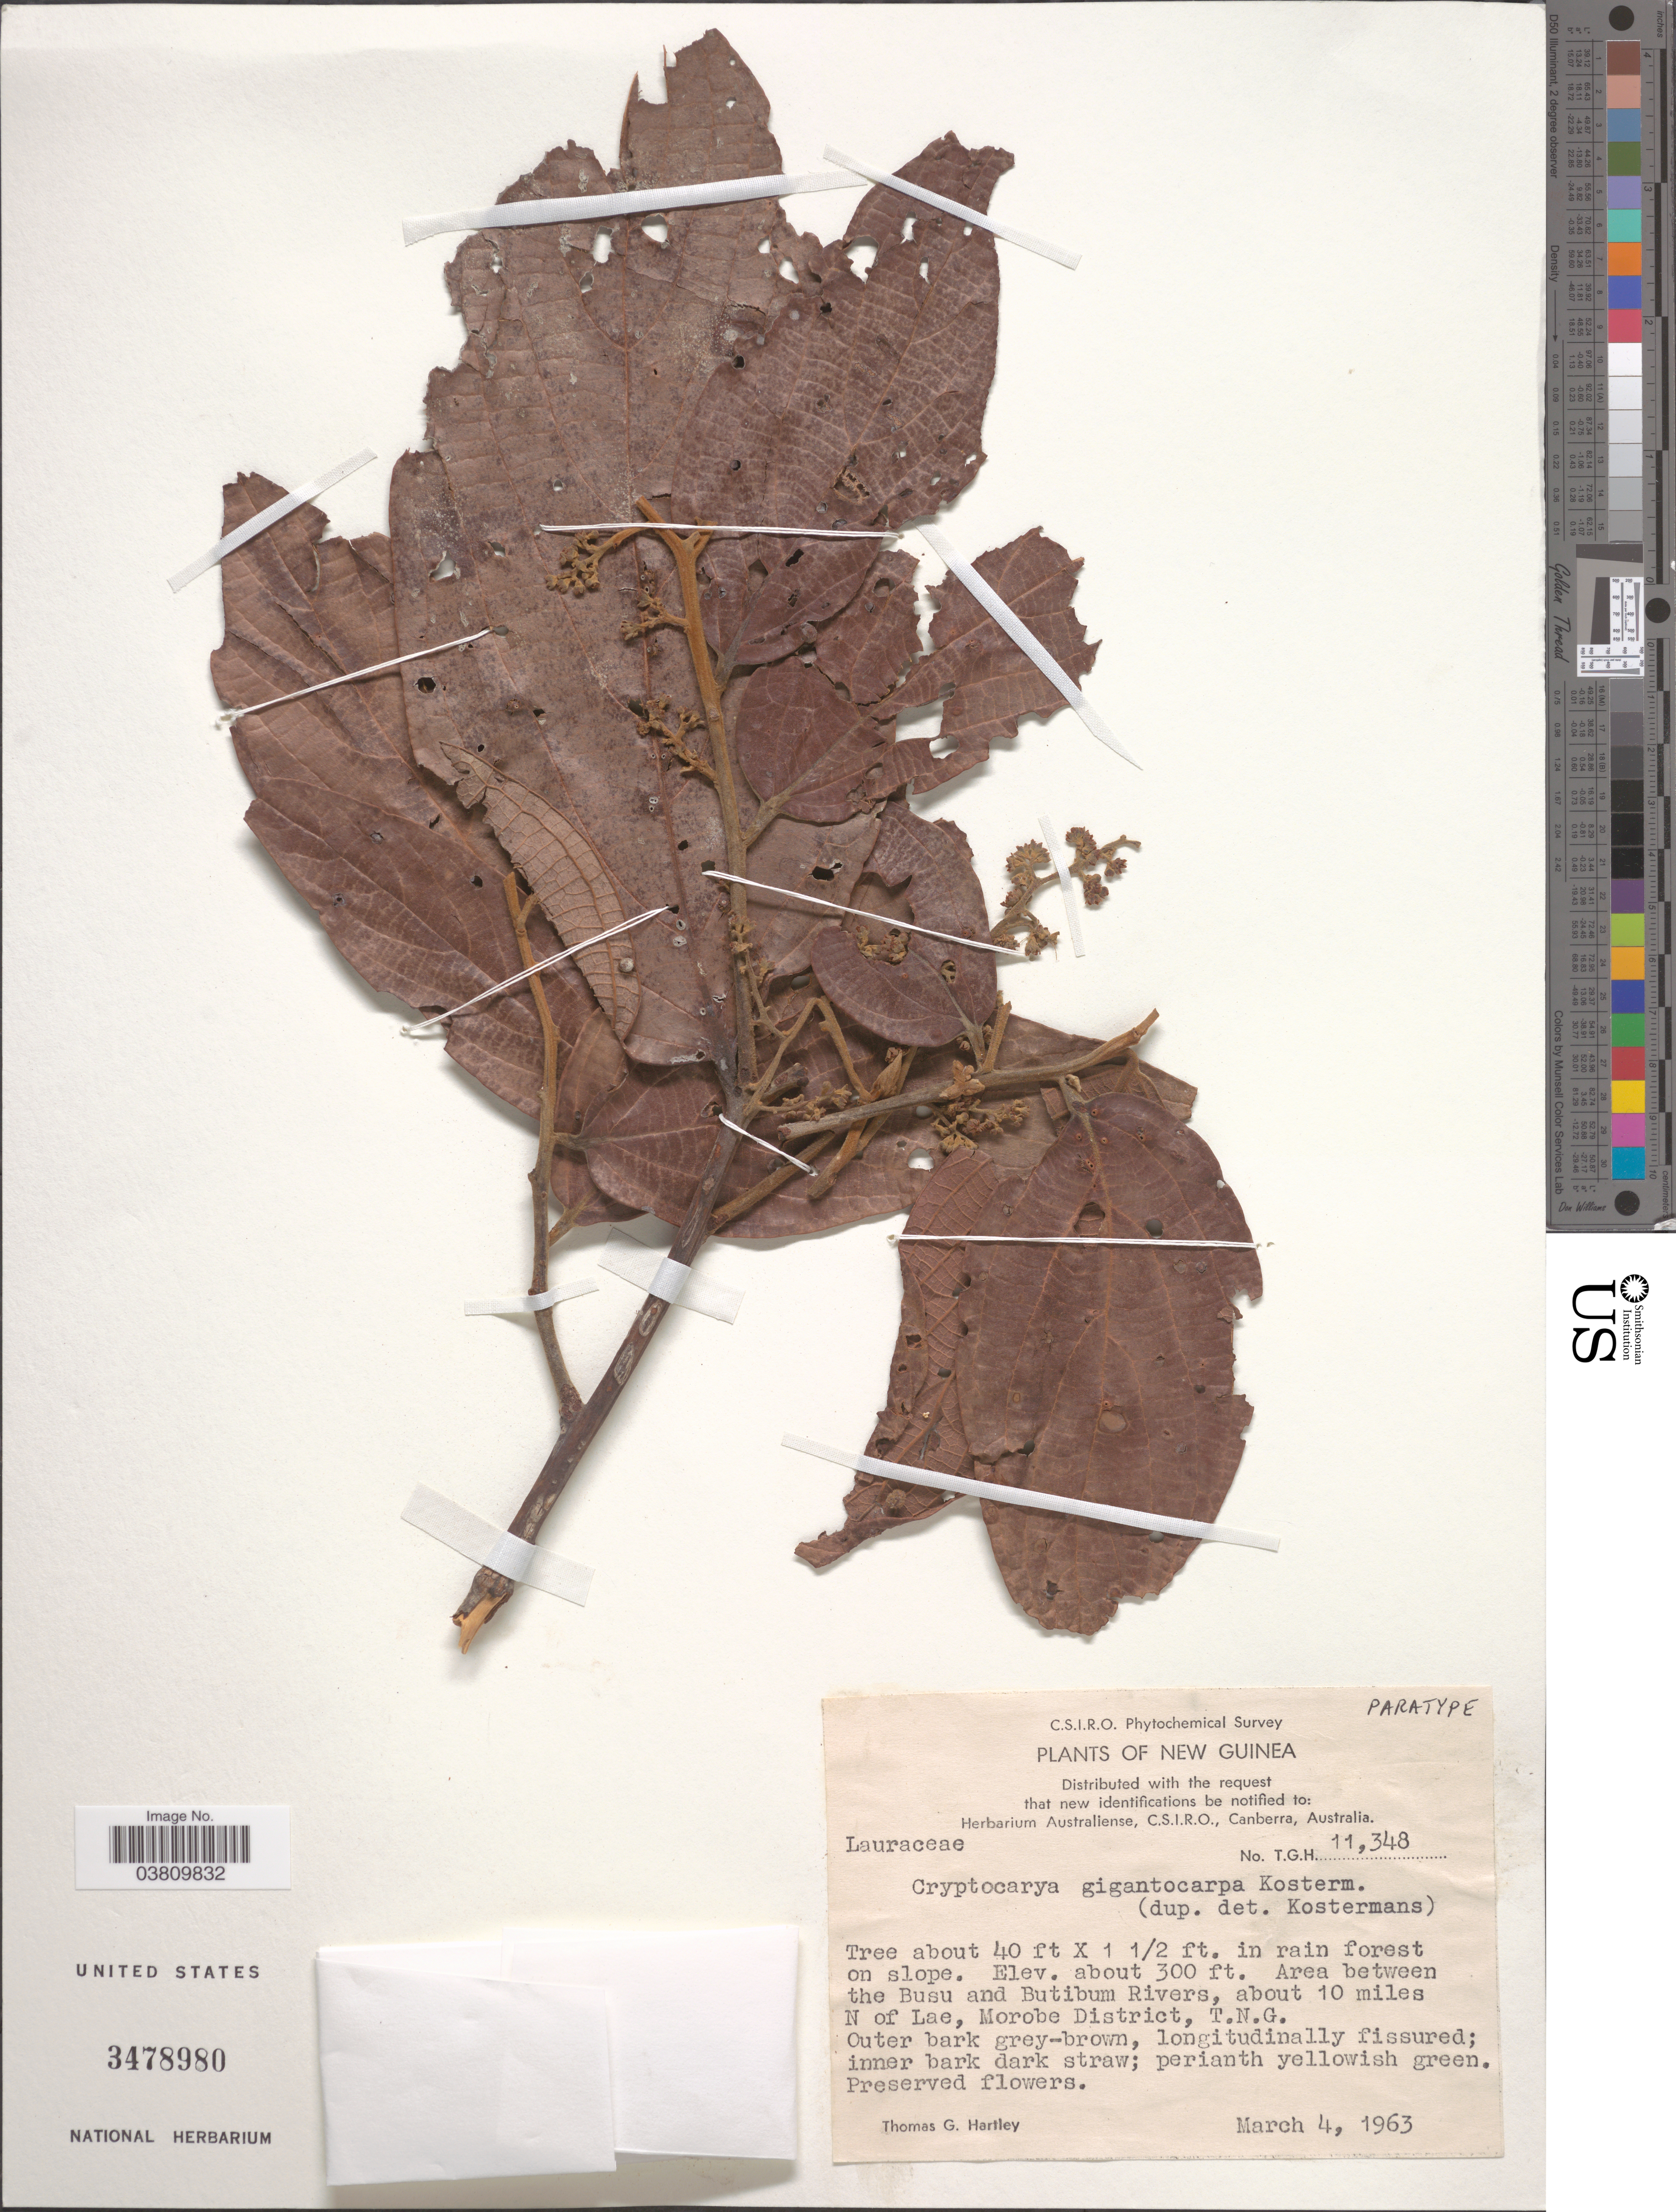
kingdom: Plantae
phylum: Tracheophyta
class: Magnoliopsida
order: Laurales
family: Lauraceae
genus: Cryptocarya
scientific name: Cryptocarya gigantocarpa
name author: Kosterm.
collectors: T. G. Hartley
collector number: TGH 11348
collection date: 1963-03-04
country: Papua New Guinea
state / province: Morobe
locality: New Guinea. Area between the Busu and Butibum Rivers, about 10 miles N of Lae, Morobe District, T.N.G.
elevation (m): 91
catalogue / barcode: US 3478980